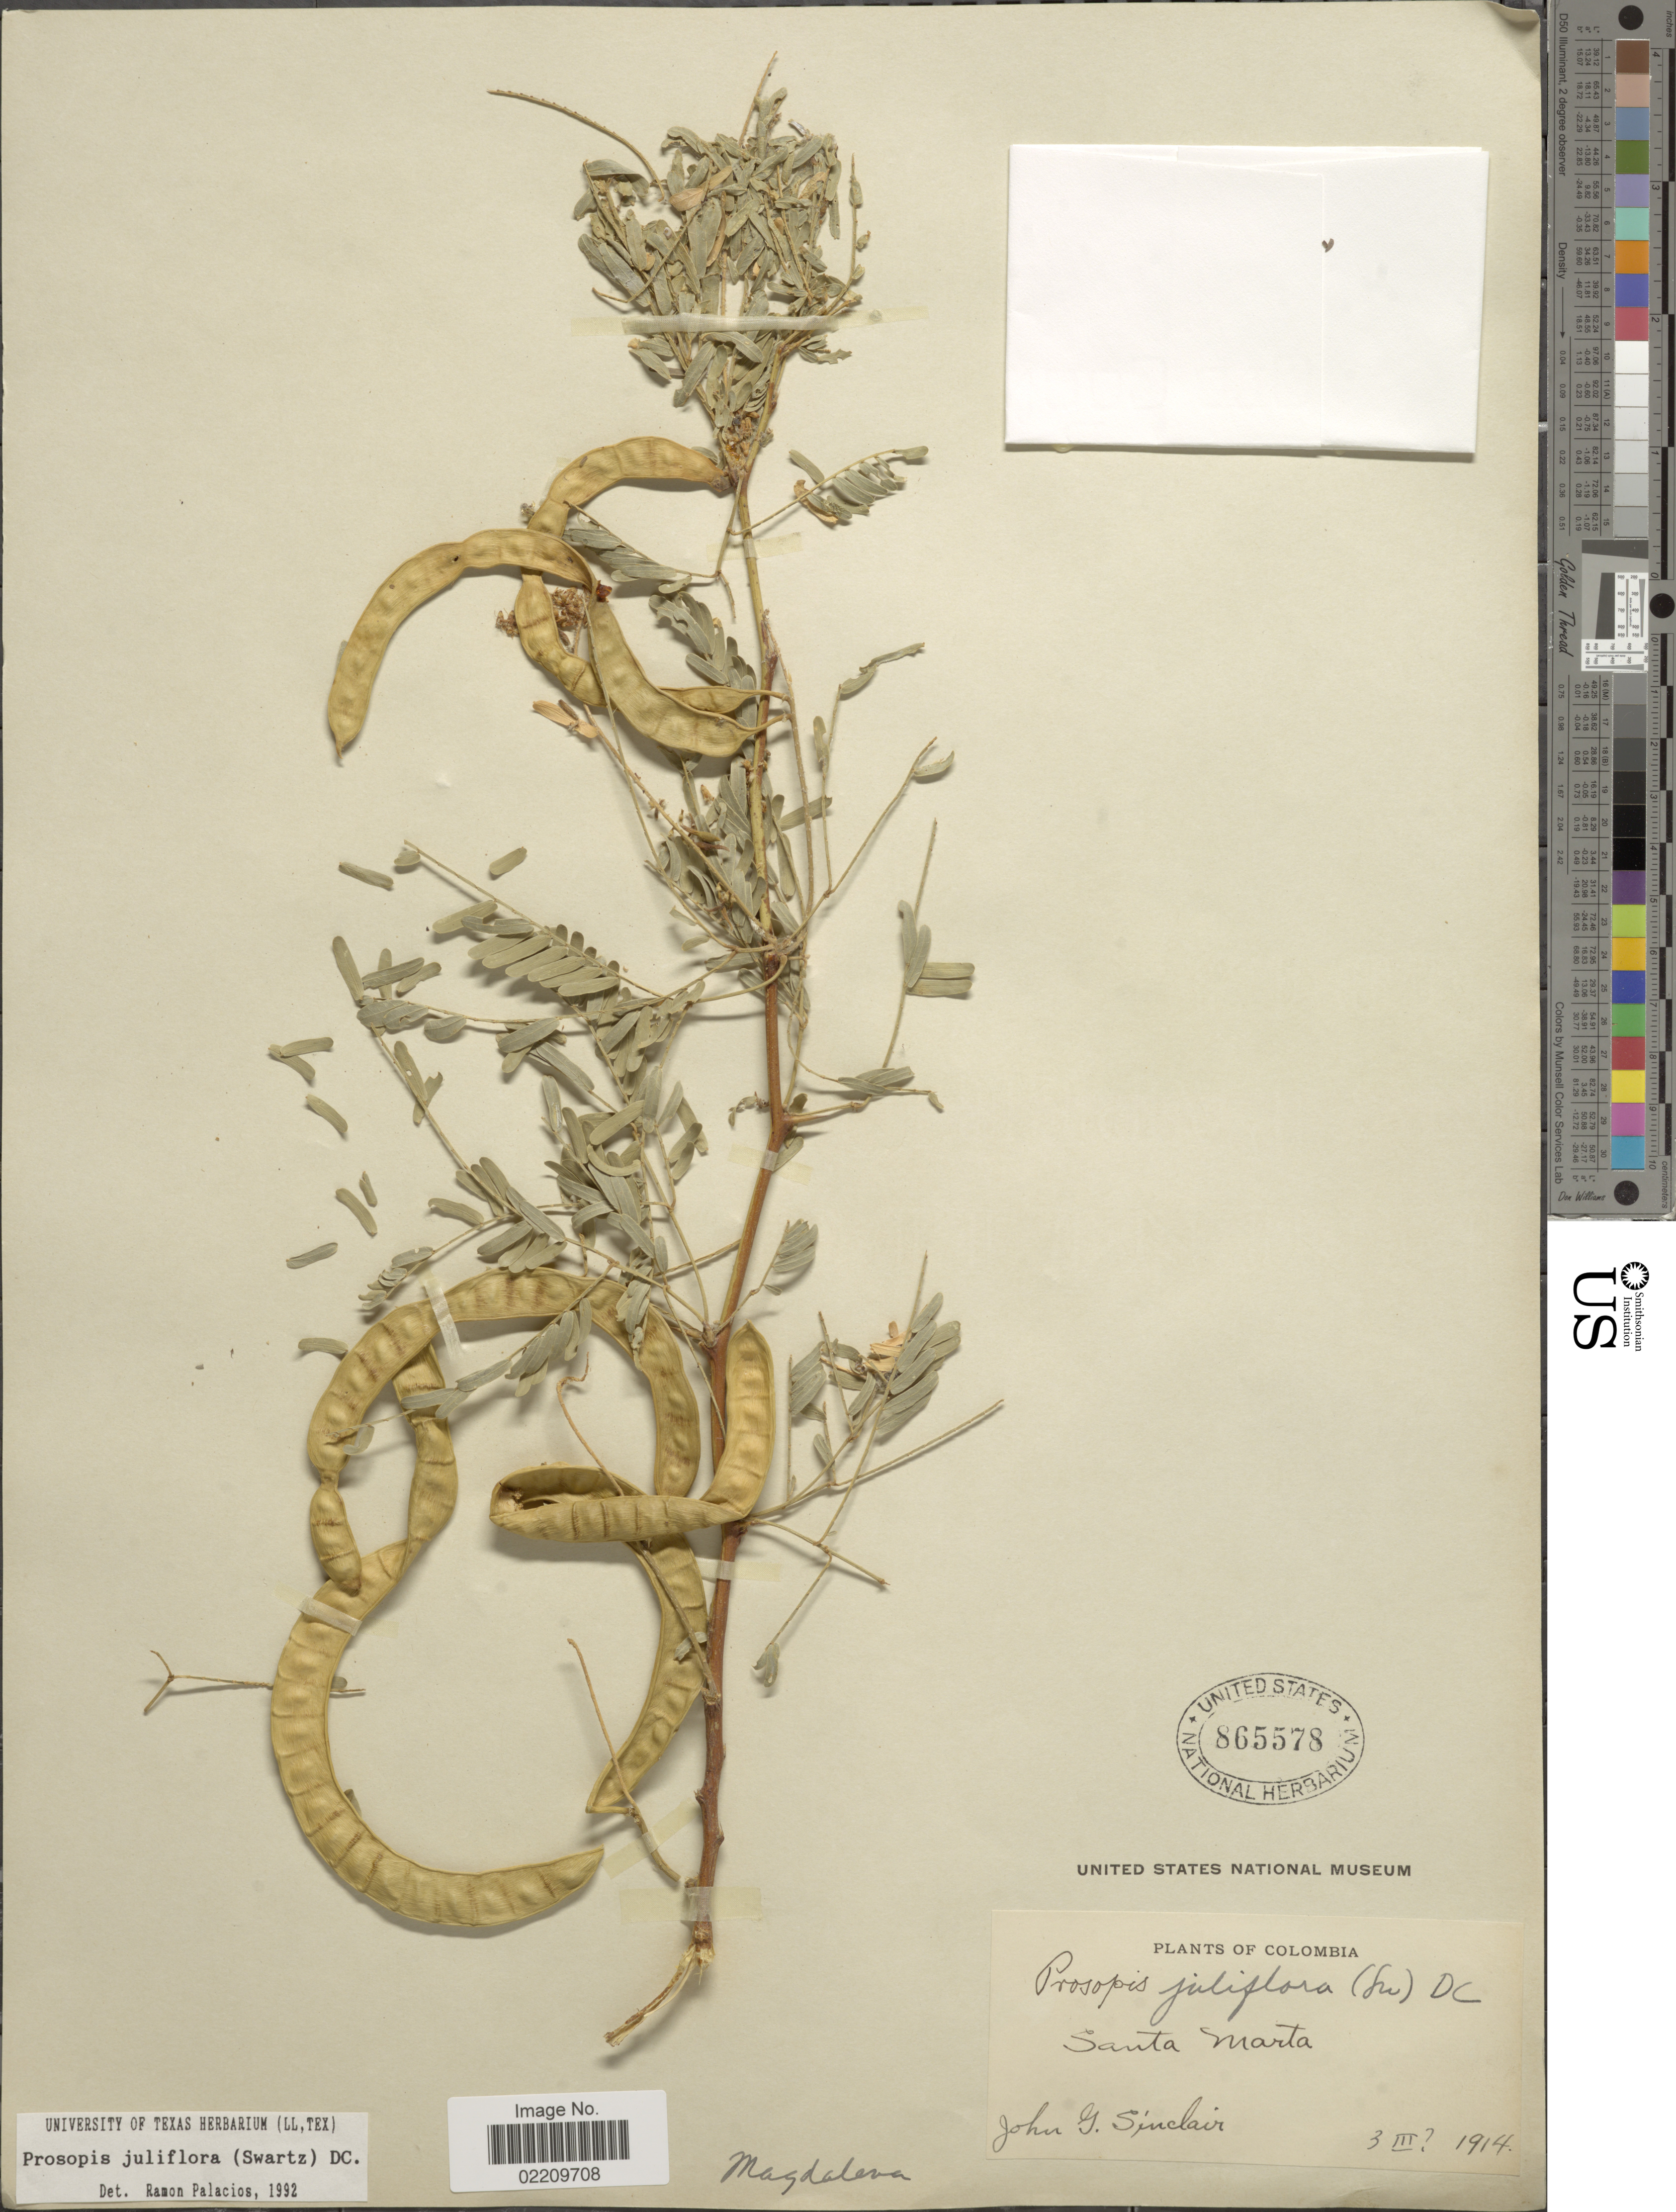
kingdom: Plantae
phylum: Tracheophyta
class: Magnoliopsida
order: Fabales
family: Fabaceae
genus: Neltuma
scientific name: Neltuma juliflora var. juliflora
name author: (Sw.) Raf.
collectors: J. G. Sinclair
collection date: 1914-03-03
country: Colombia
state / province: Magdalena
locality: Santa Marta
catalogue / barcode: US 865578